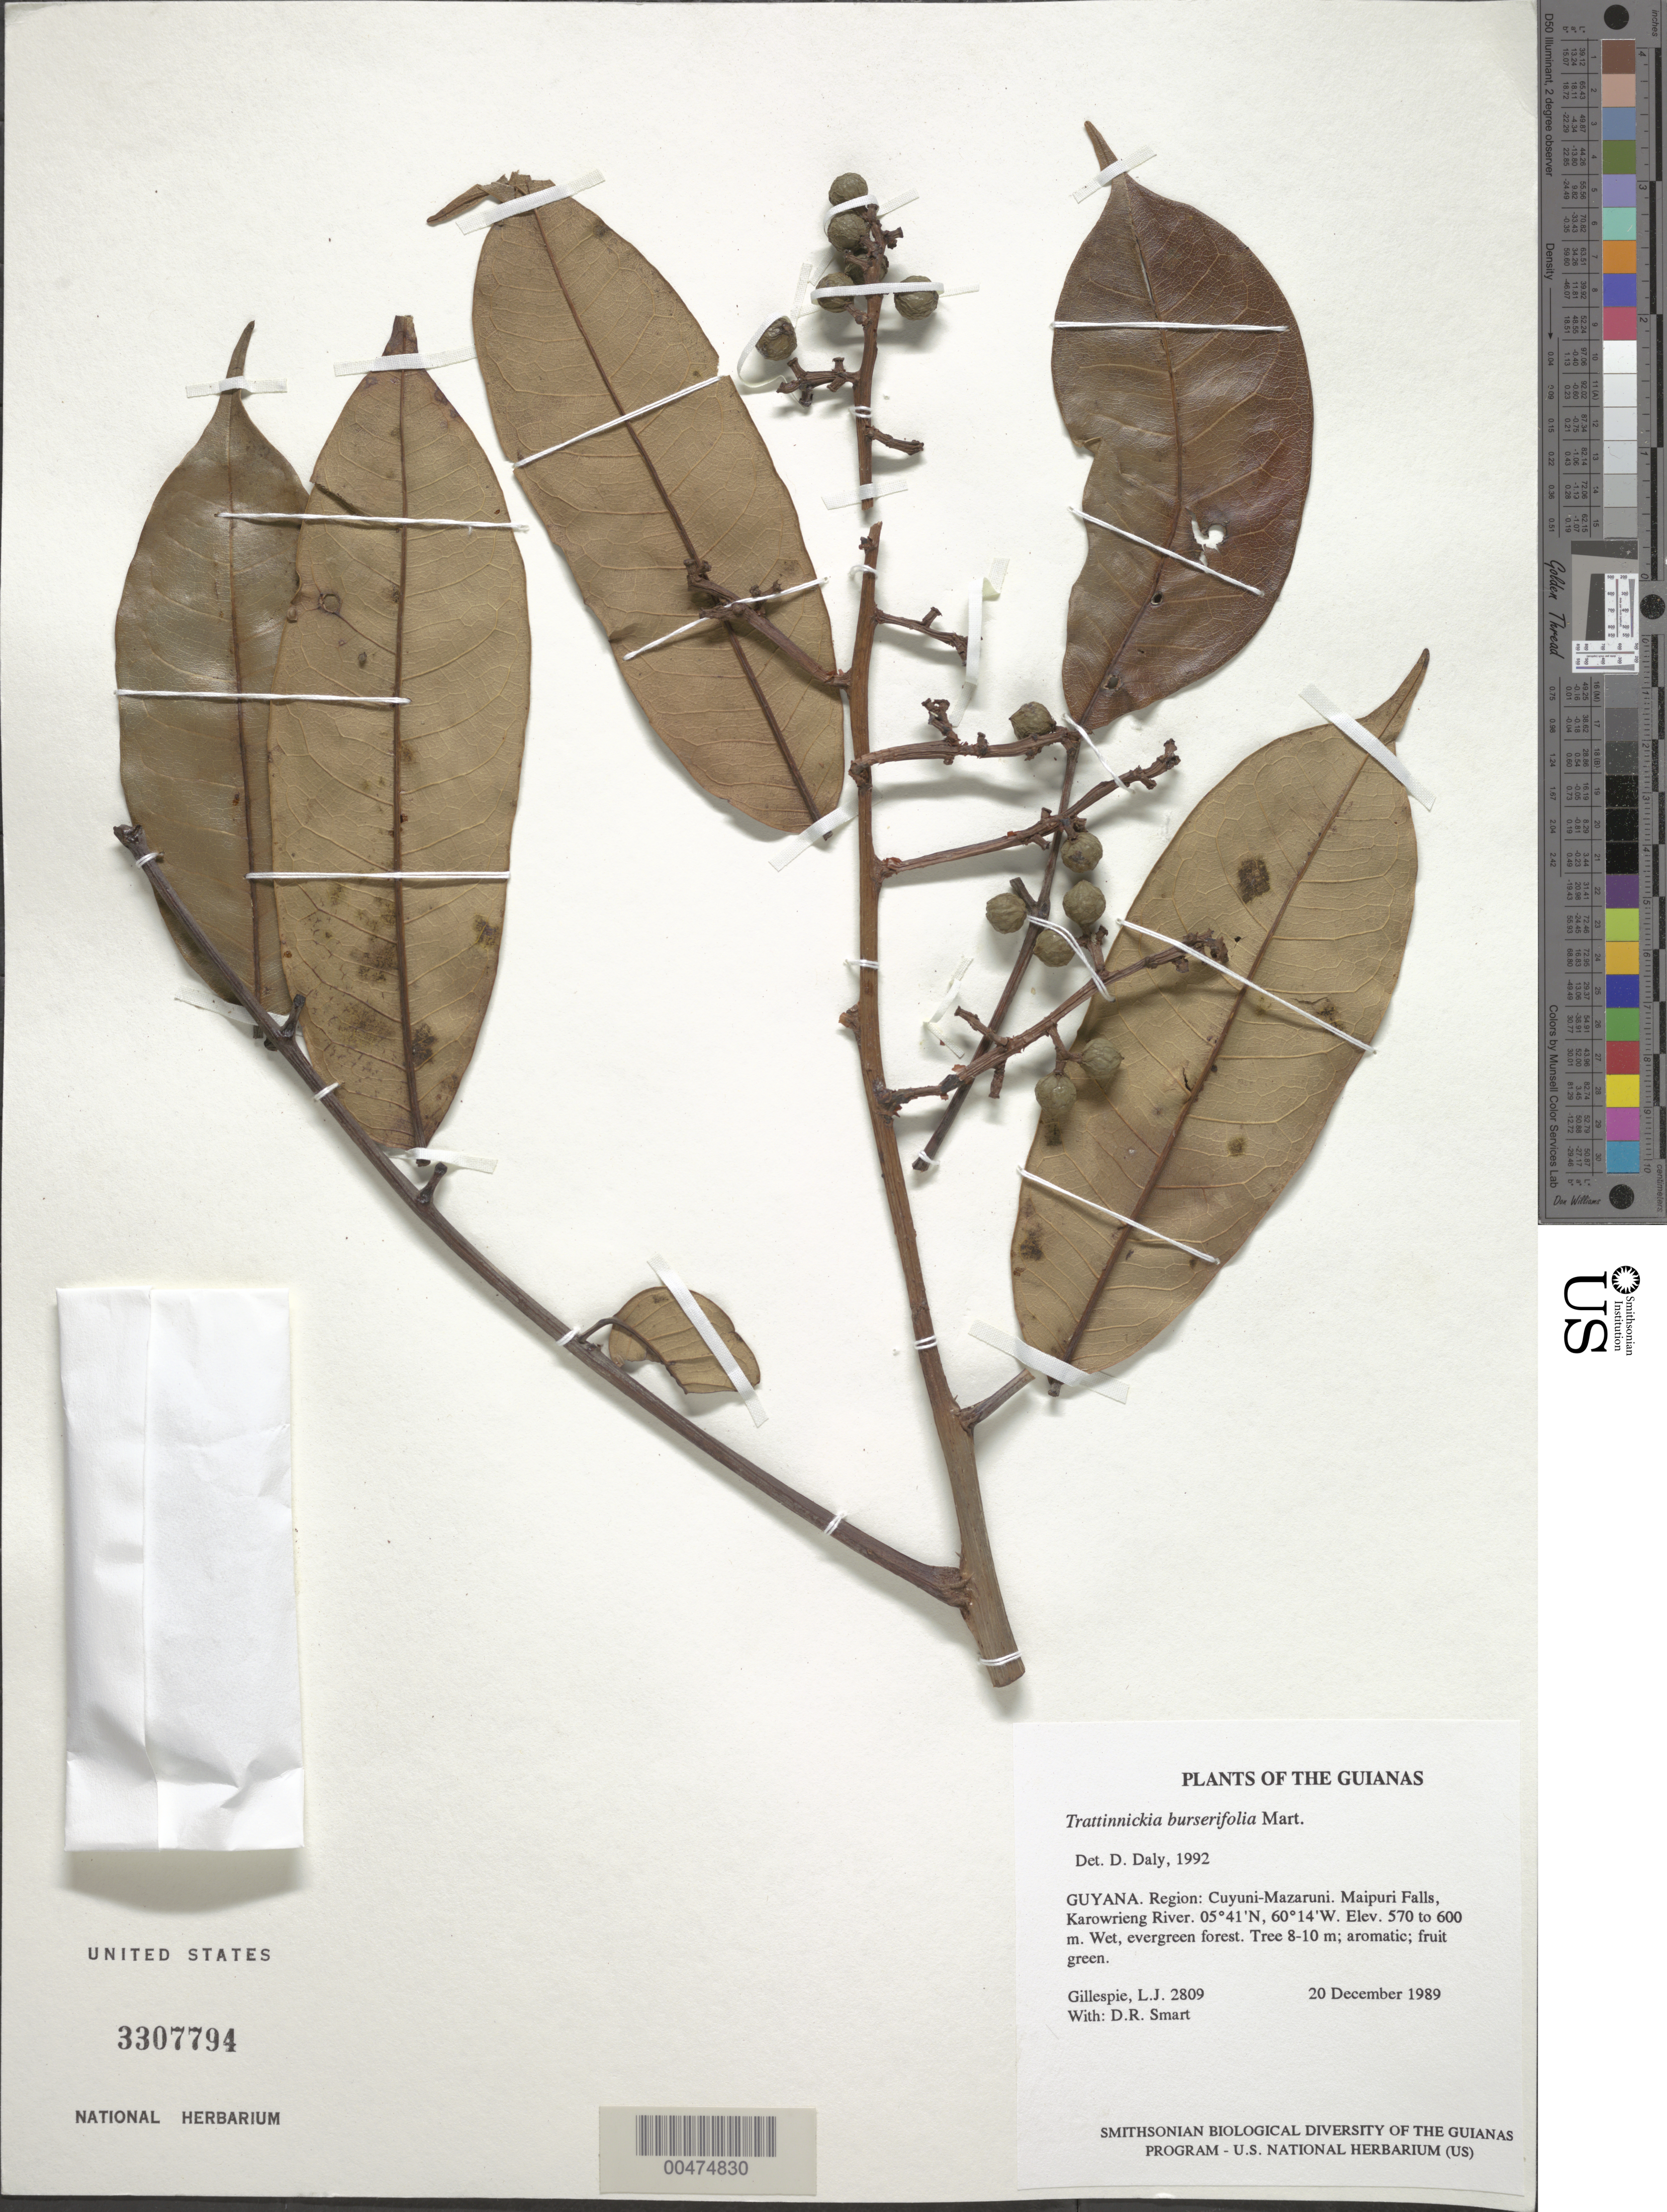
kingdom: Plantae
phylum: Tracheophyta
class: Magnoliopsida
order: Sapindales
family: Burseraceae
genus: Trattinnickia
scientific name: Trattinnickia burserifolia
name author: Mart.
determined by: Daly, D. C.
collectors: L. J. Gillespie & D. R. Smart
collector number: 2809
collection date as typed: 20 December 1989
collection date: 1989-12-20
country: Guyana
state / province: Cuyuni-Mazaruni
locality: Maipuri Falls, Karowrieng River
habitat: Wet, evergreen forest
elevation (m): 570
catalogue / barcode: US 3307794